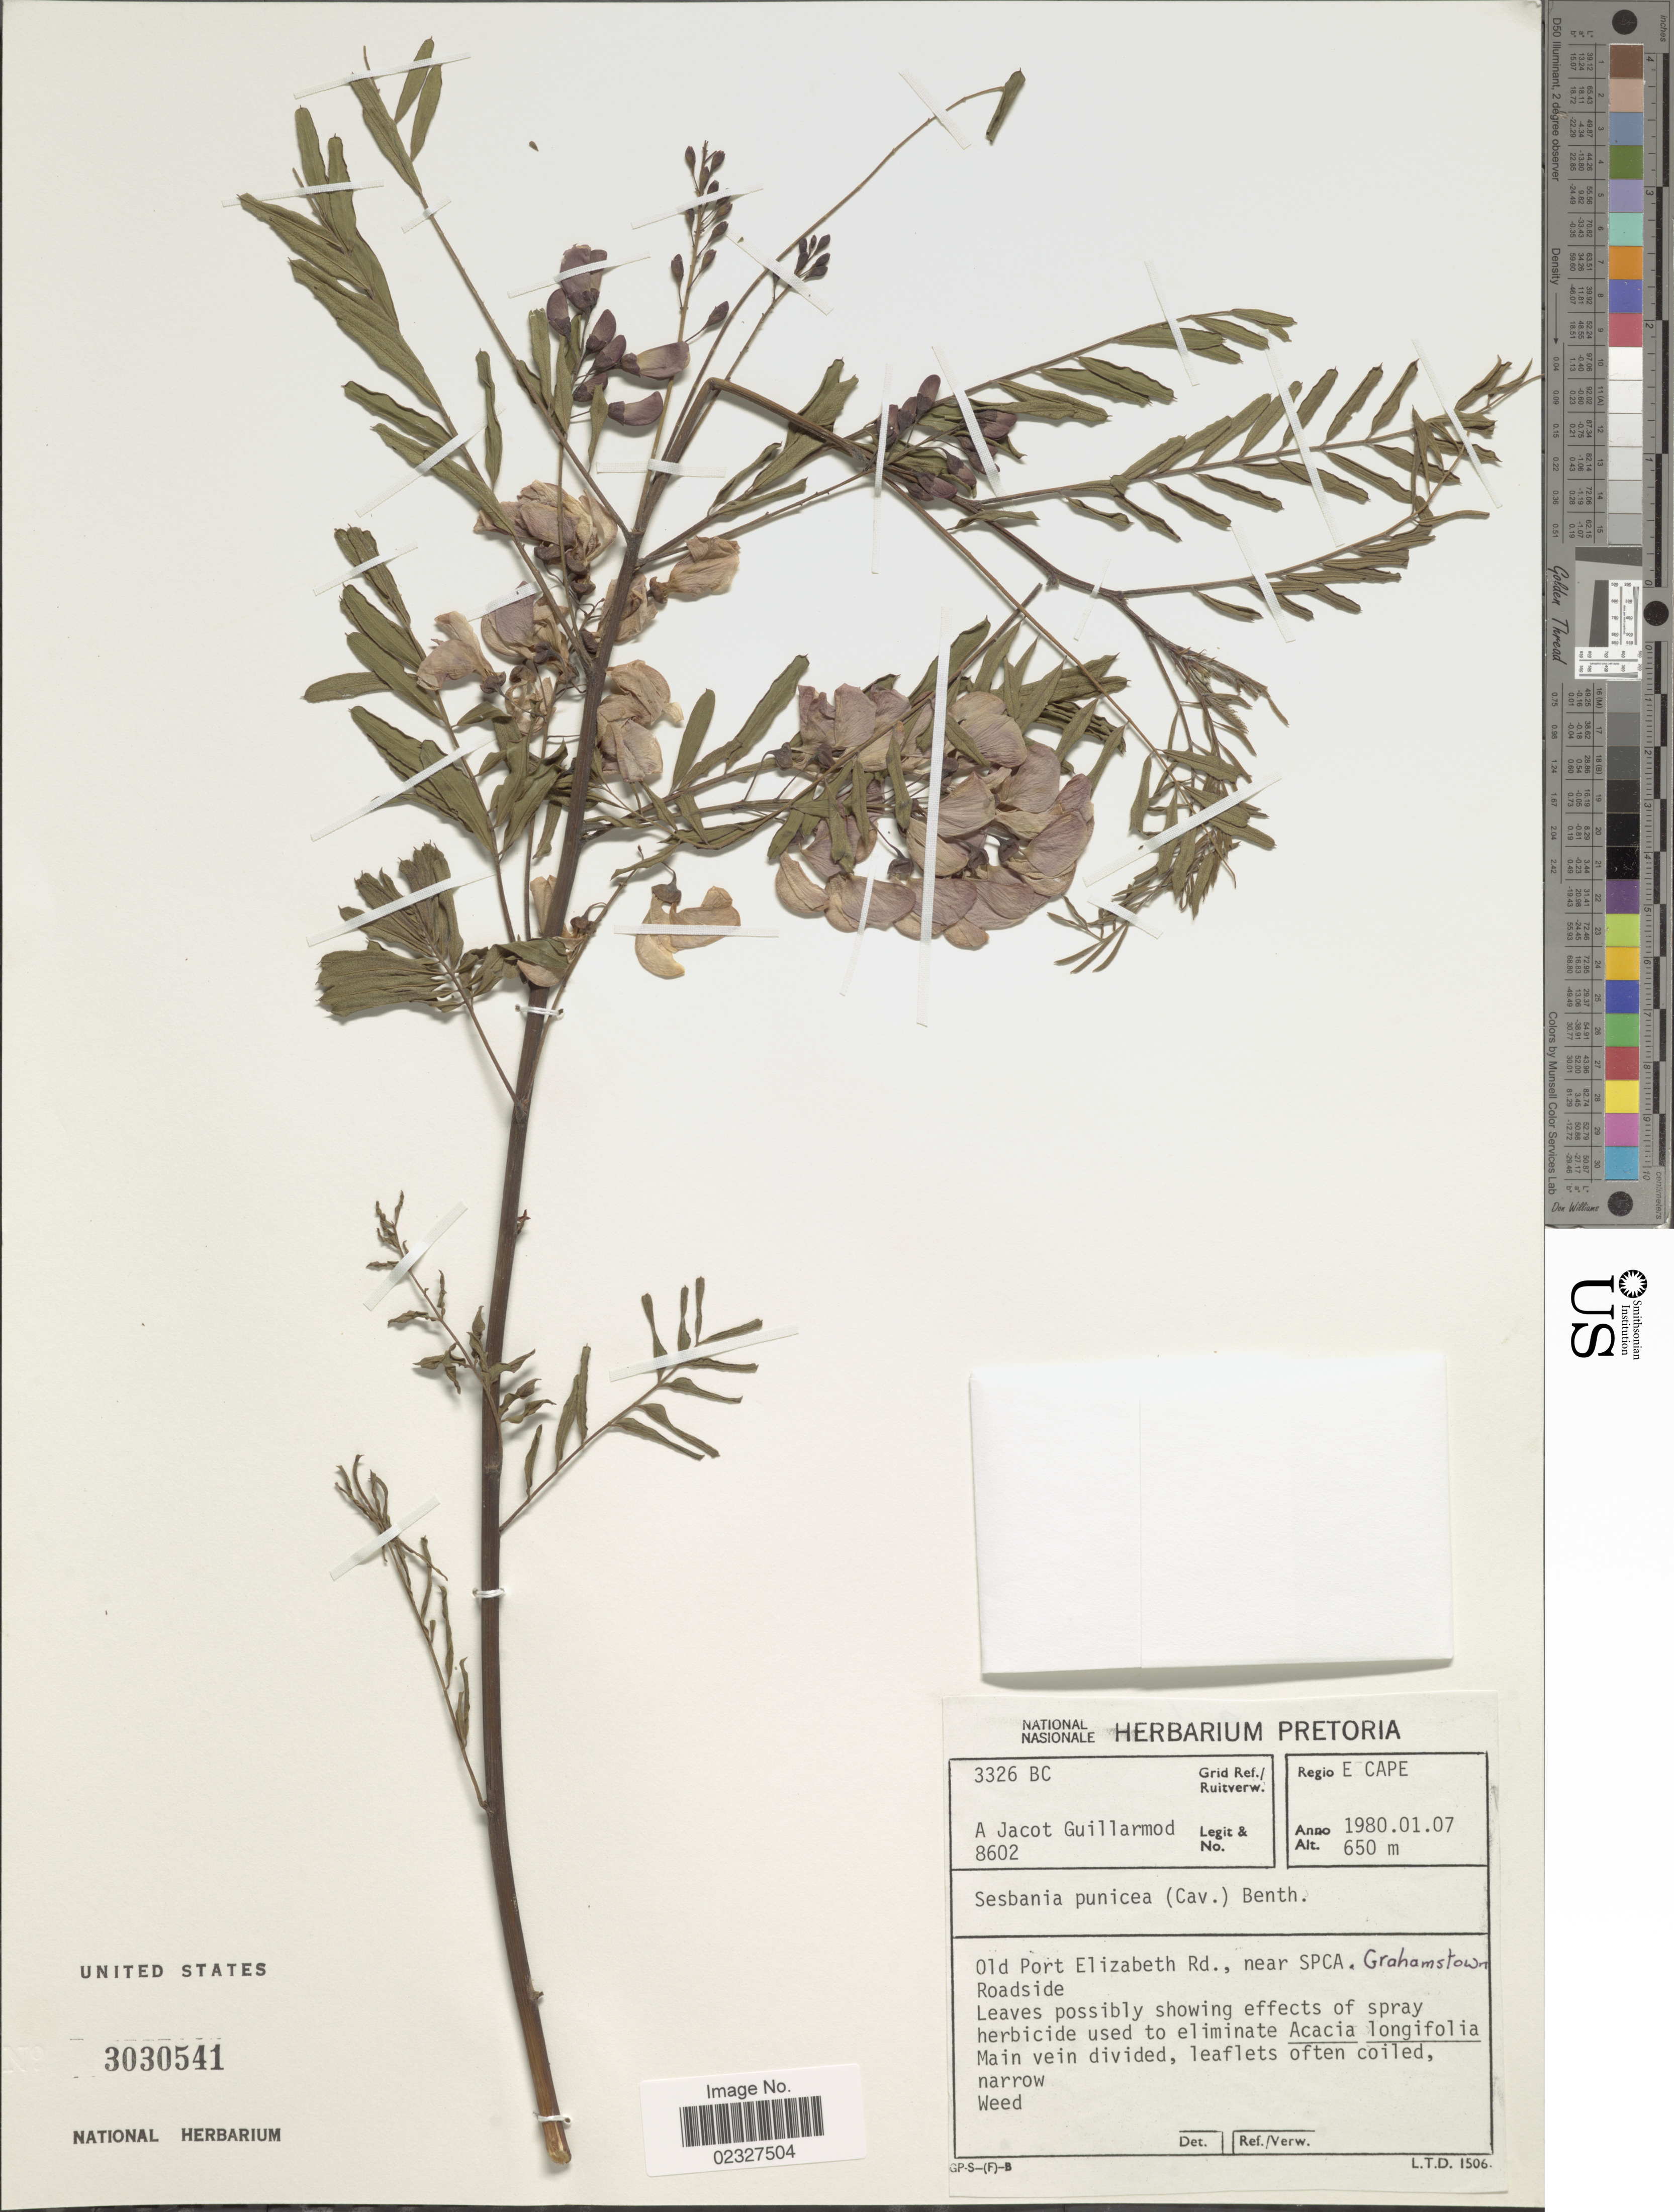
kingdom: Plantae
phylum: Tracheophyta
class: Magnoliopsida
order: Fabales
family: Fabaceae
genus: Sesbania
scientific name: Sesbania punicea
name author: (Cav.) Benth.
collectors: A. F. M. G. Jacot-Guillarmod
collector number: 3326BC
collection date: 1980-01-07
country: South Africa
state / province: Eastern Cape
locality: Old Port Elizabeth Rd., near SPCA, Grhamstown Roadside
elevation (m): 650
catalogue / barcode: US 3030541